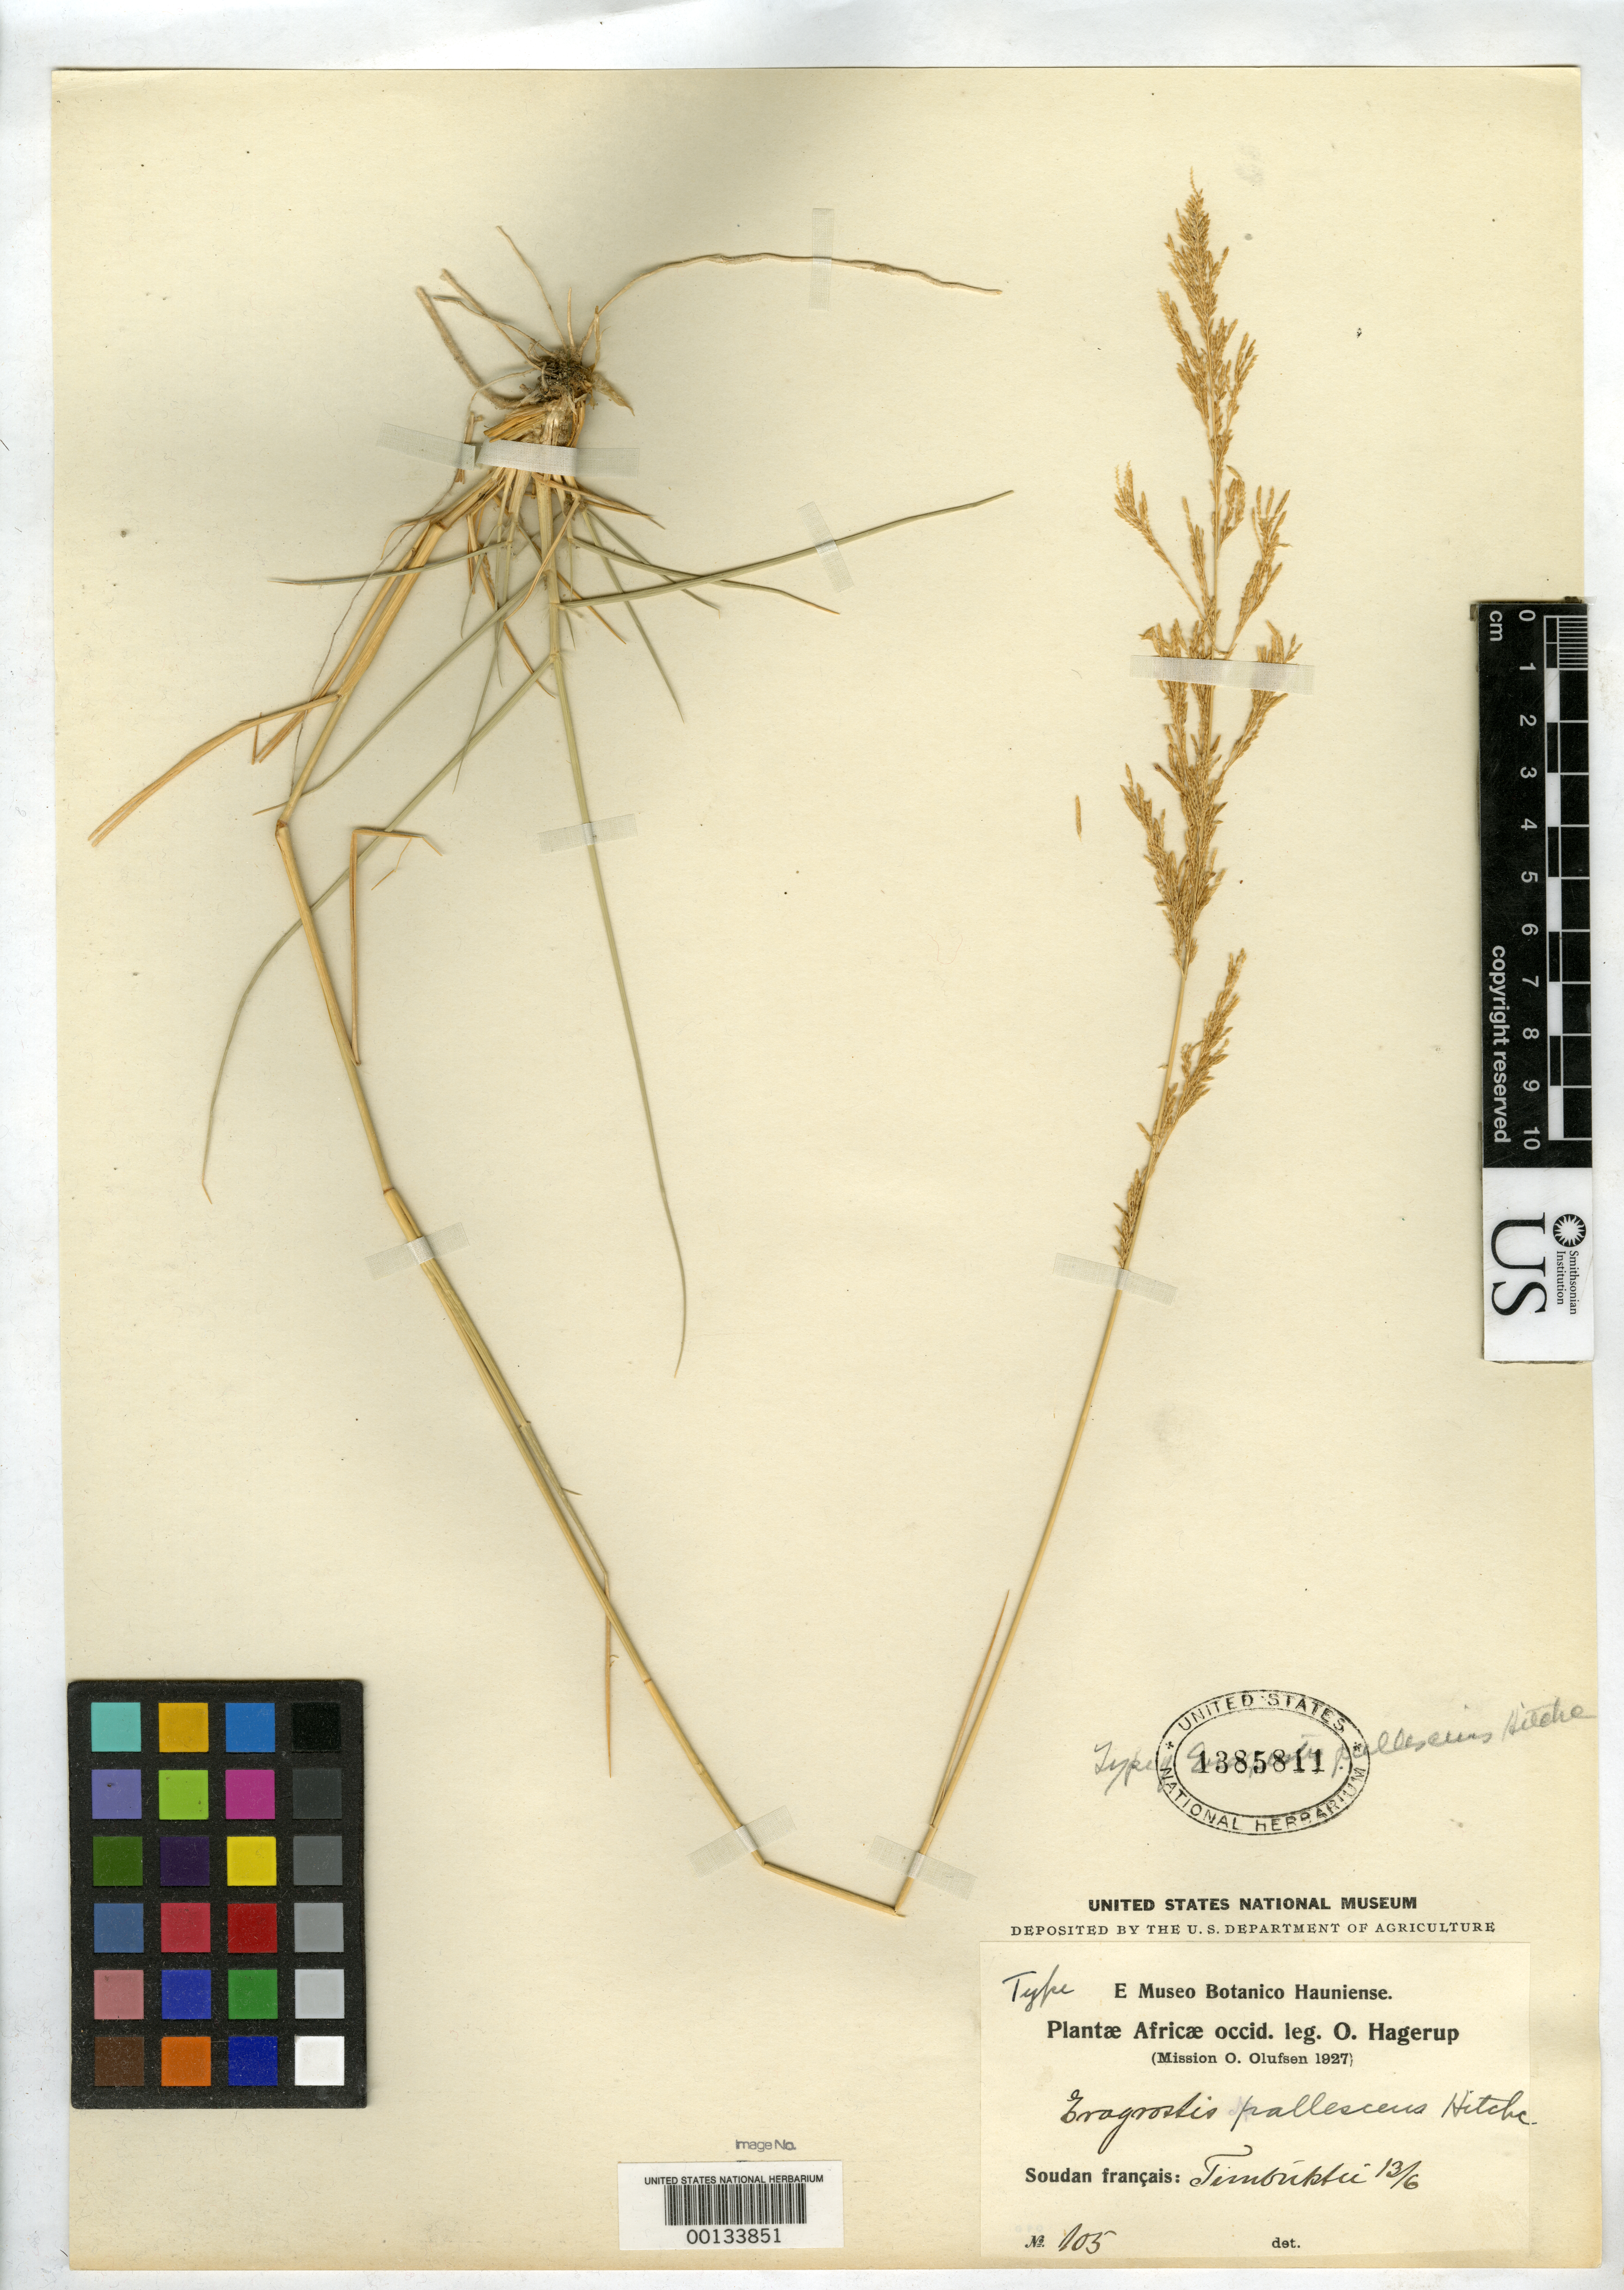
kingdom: Plantae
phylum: Tracheophyta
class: Liliopsida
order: Poales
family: Poaceae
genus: Eragrostis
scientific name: Eragrostis pallescens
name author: Hitchc.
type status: Holotype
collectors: O. Hagerup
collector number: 105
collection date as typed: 13 Jun 1927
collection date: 1927-06-13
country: Mali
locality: Tombouctou.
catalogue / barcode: US 1385811